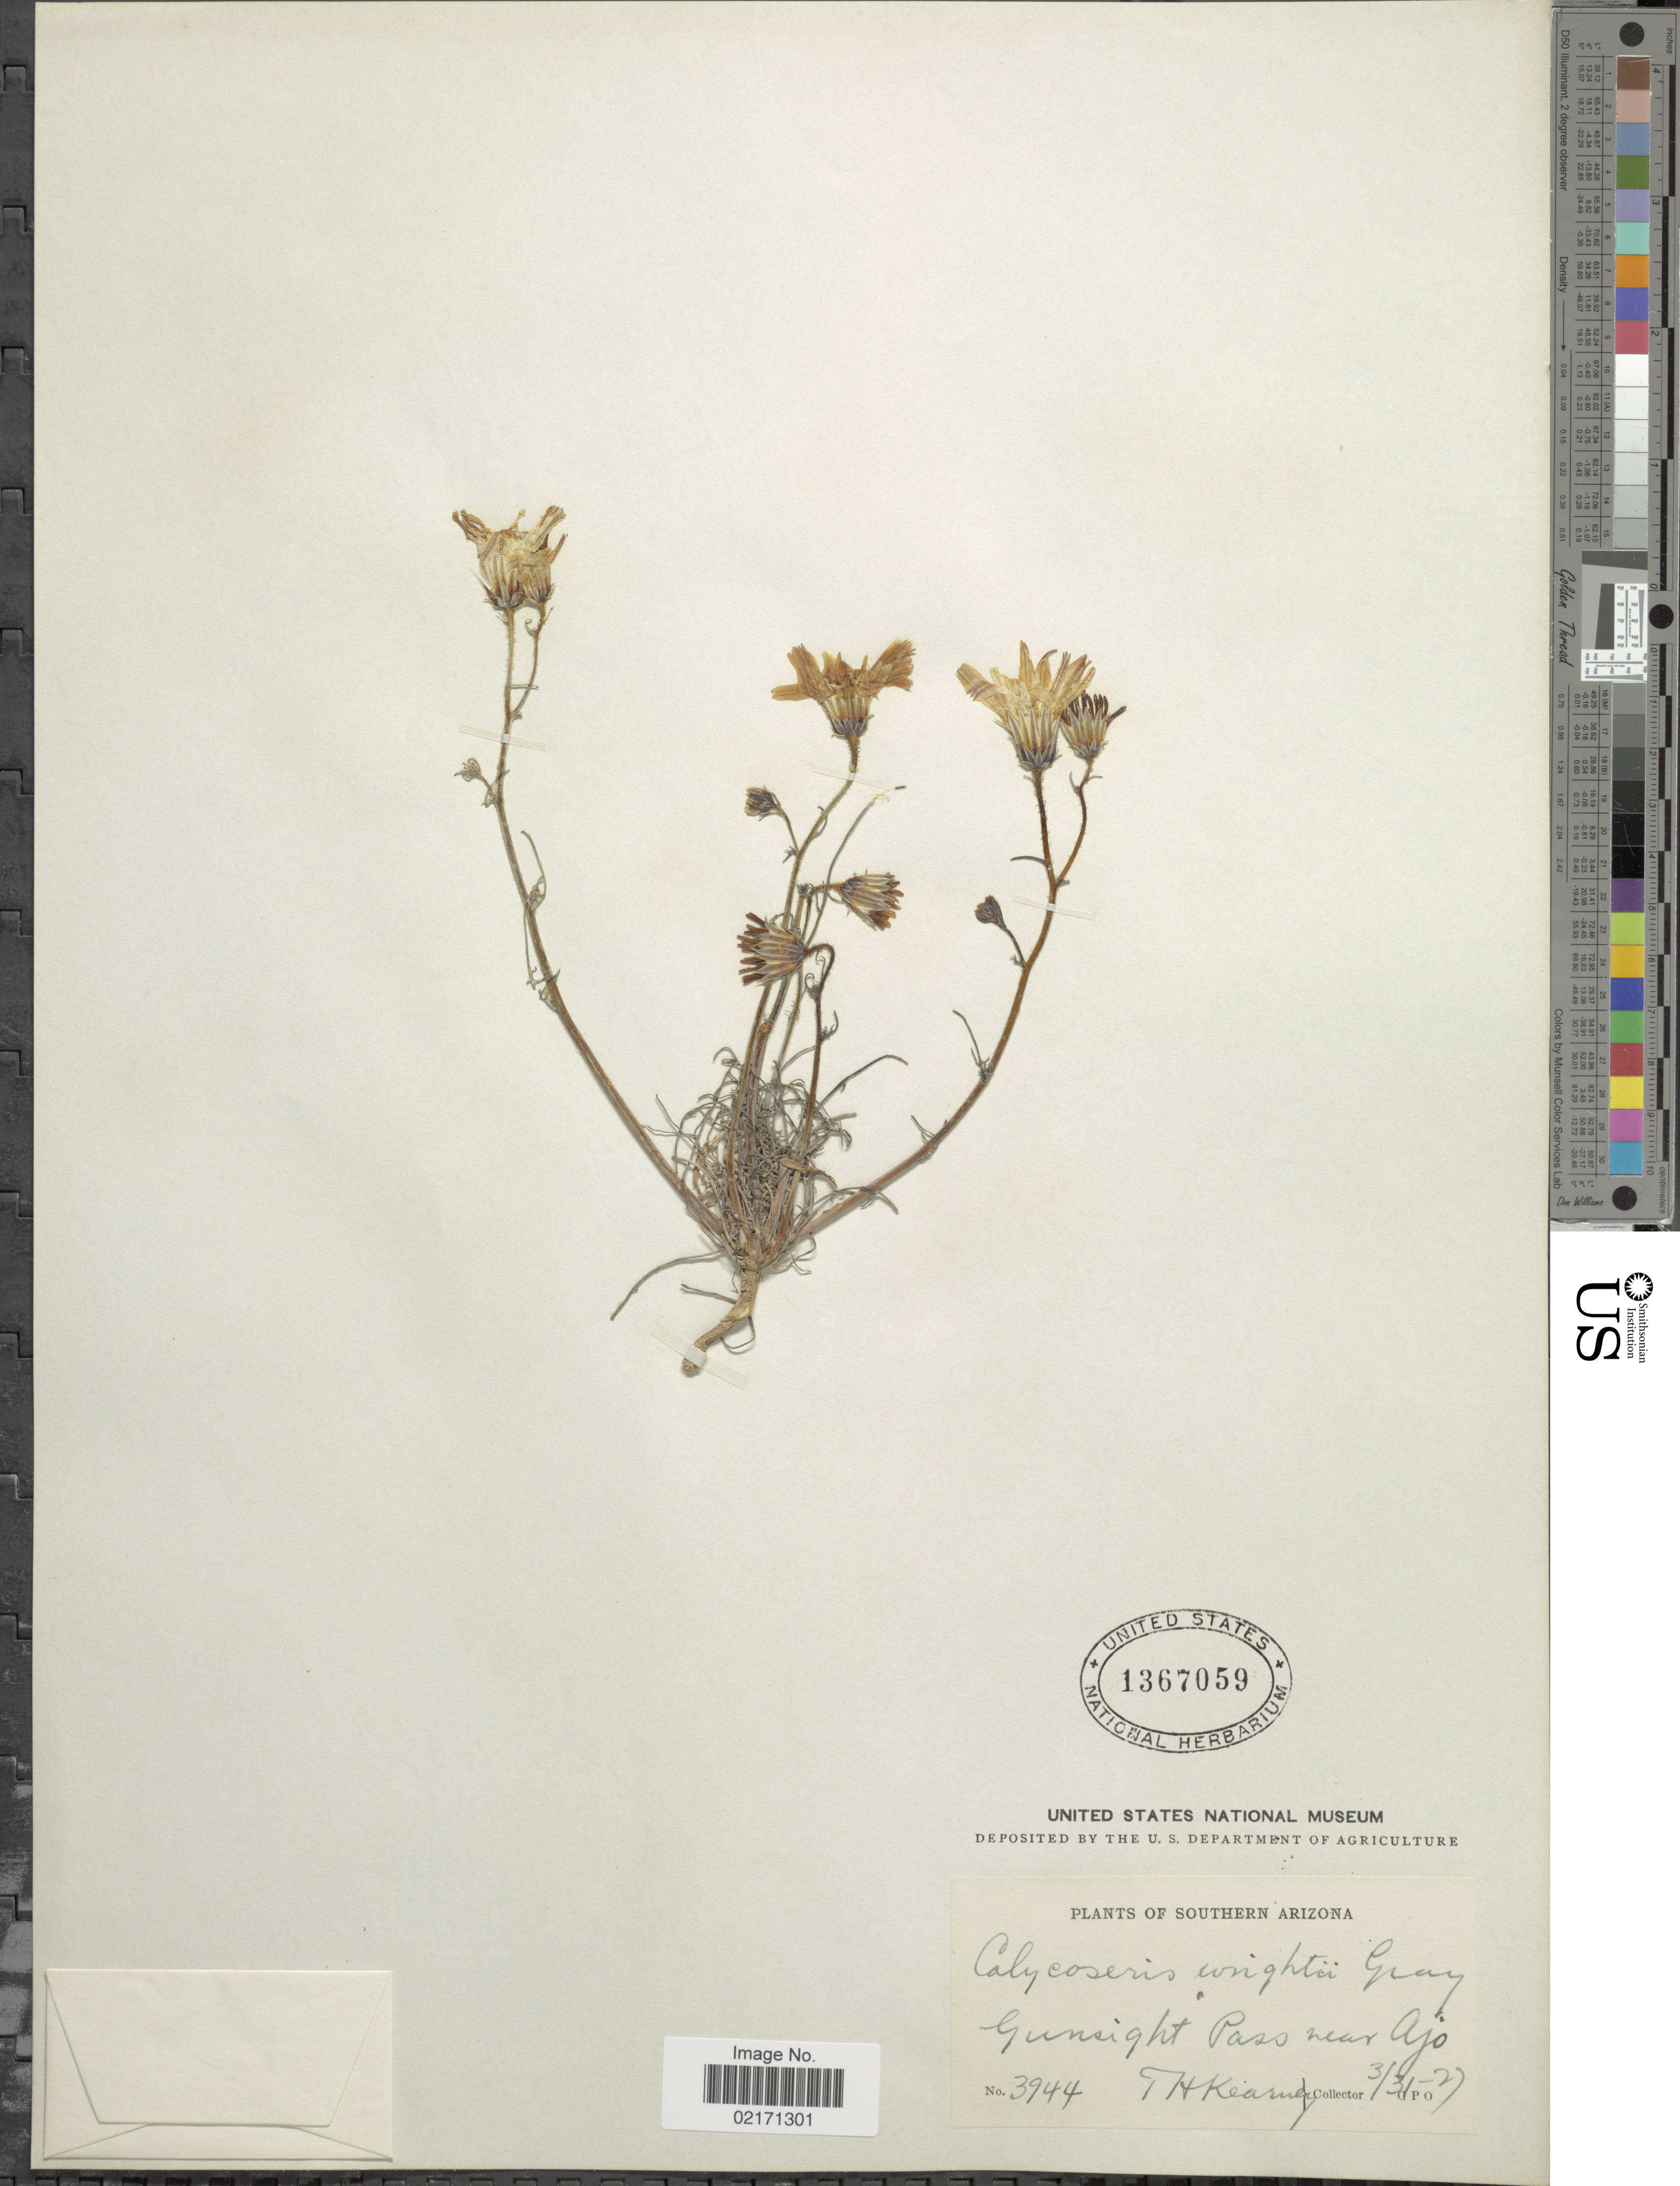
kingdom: Plantae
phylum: Tracheophyta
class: Magnoliopsida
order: Asterales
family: Asteraceae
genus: Calycoseris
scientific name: Calycoseris wrightii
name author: A. Gray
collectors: T. H. Kearney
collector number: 3944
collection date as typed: Transcribed d/m/y: 31/3/27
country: United States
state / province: Arizona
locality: Southern Arizona. Gunsight Paso near Ajo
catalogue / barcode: US 1367059